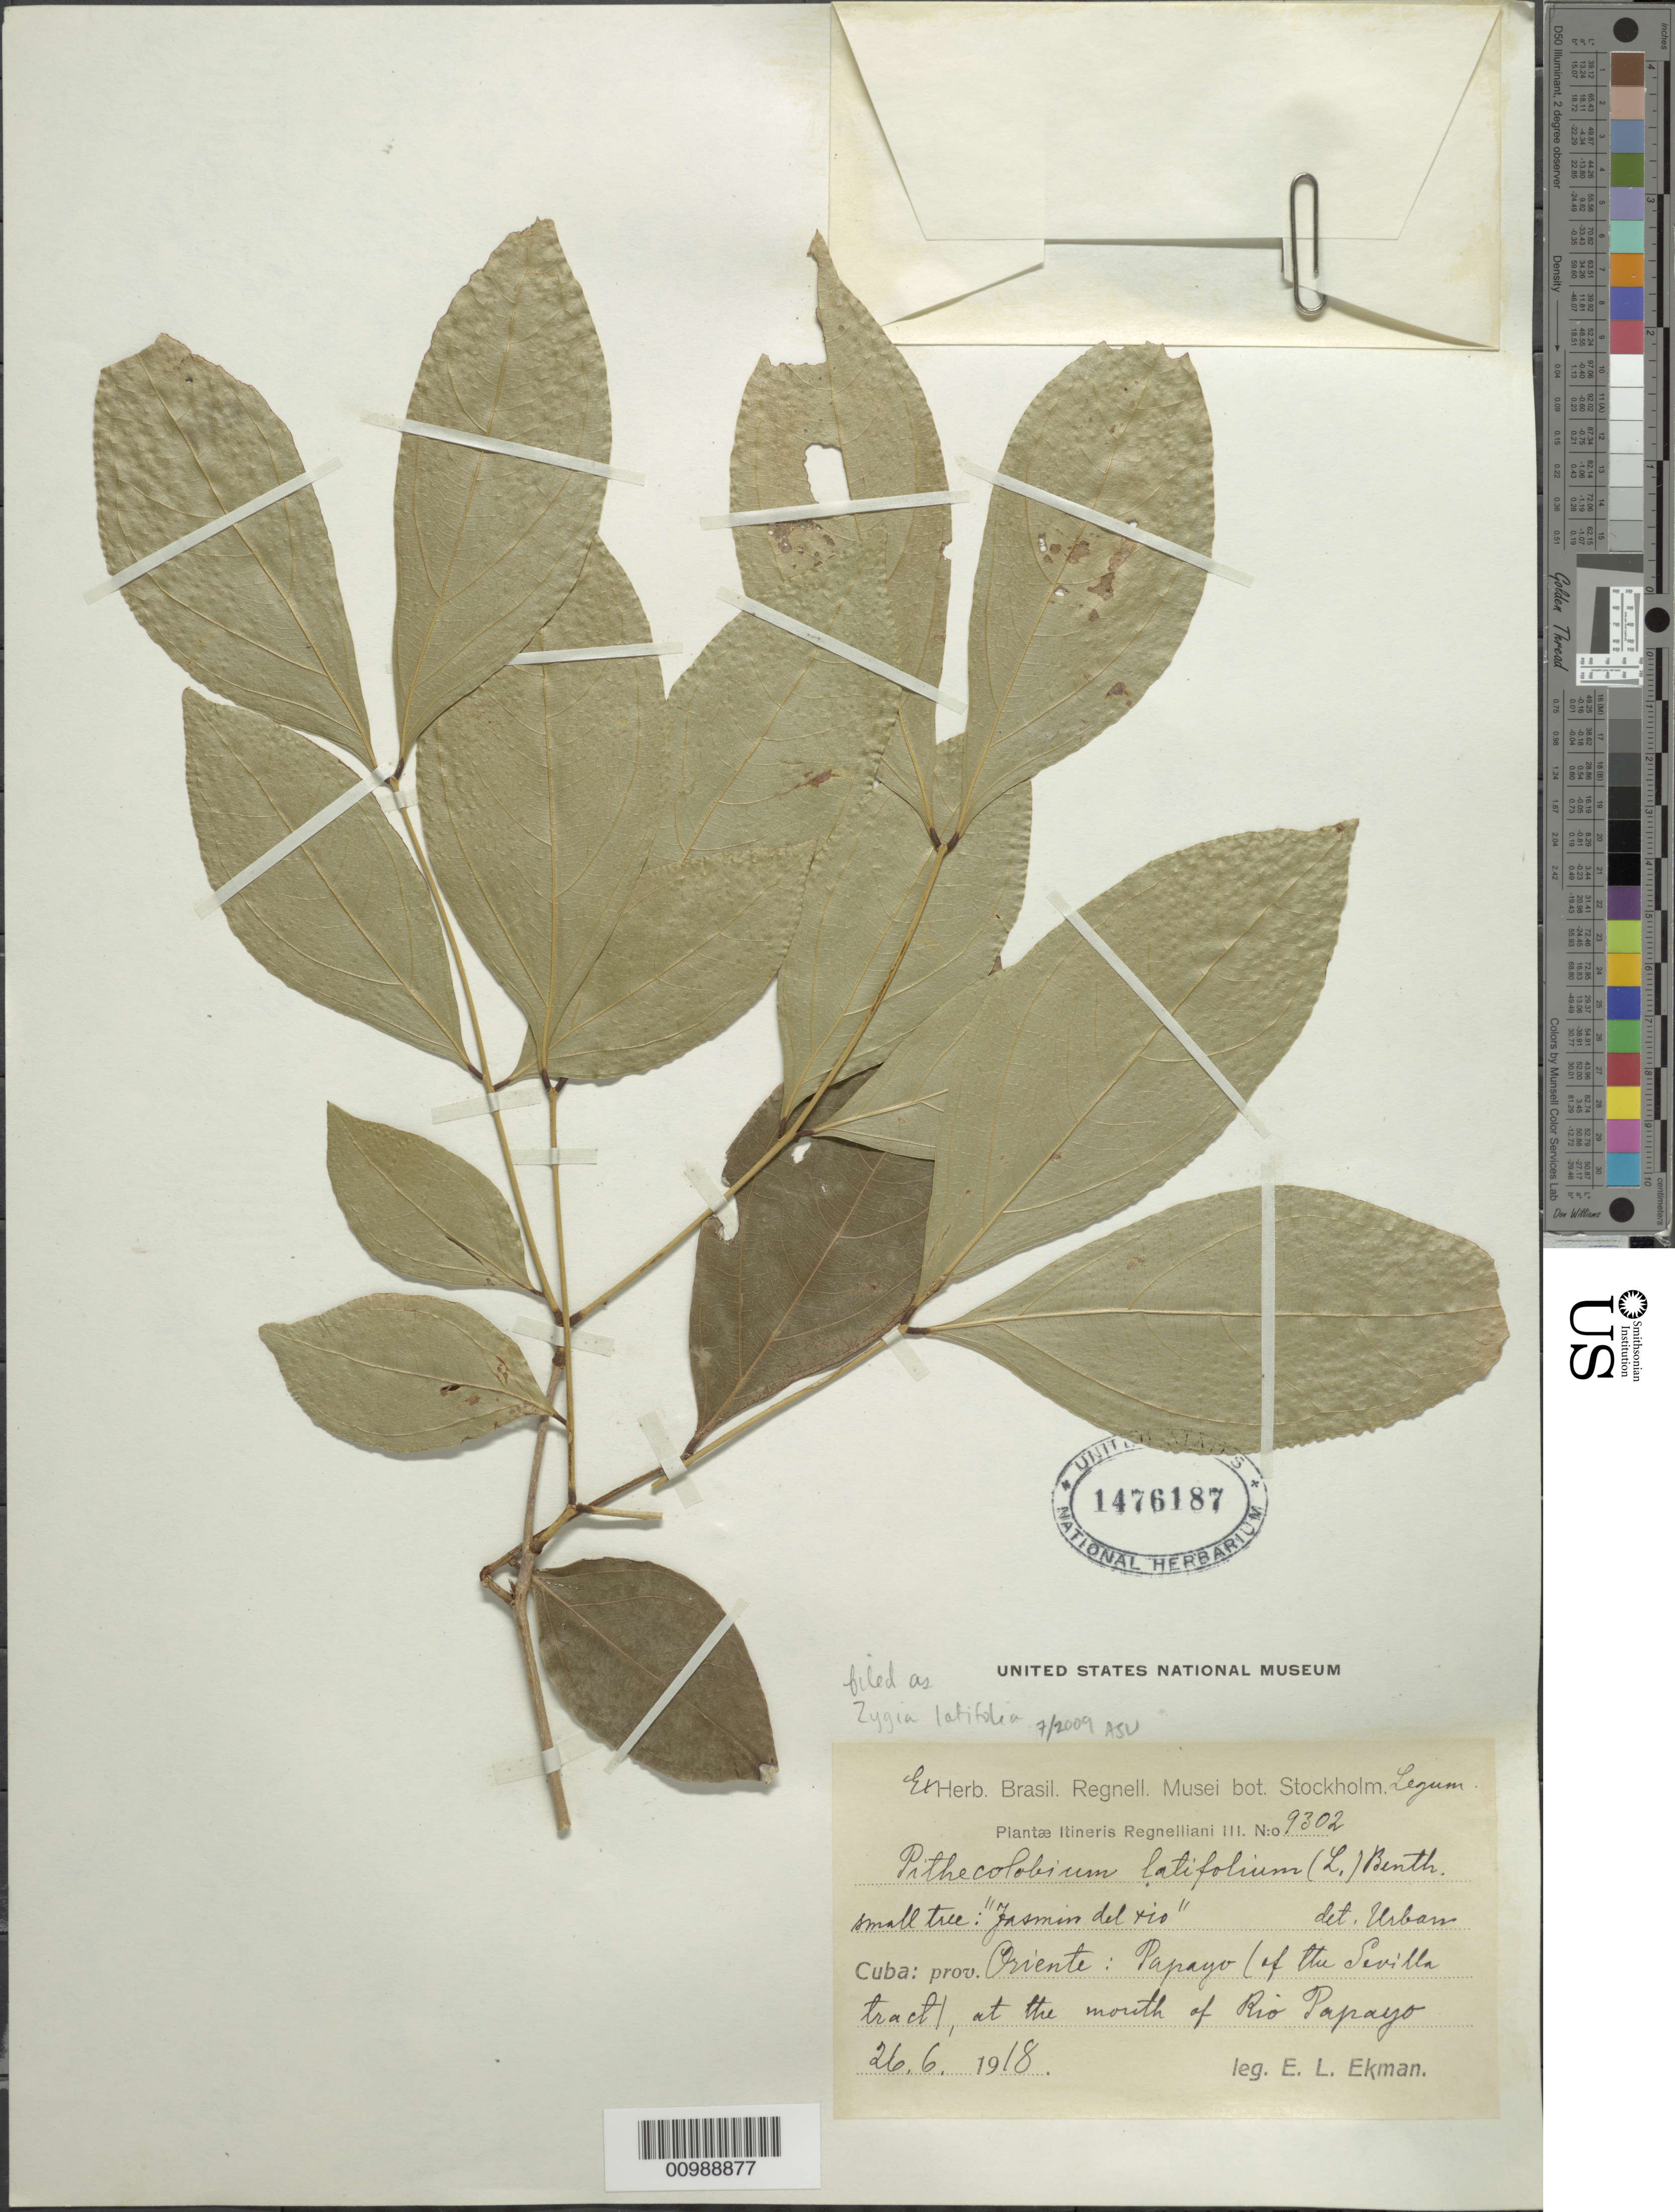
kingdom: Plantae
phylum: Tracheophyta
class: Magnoliopsida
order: Fabales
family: Fabaceae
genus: Zygia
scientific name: Zygia latifolia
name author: (L.) Fawc. & Rendle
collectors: E. L. Ekman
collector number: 9302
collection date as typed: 26 Jun 1918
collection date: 1918-06-26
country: Cuba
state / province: Oriente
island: Cuba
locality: Papayo (of the Sevilla tract) at the mouth of Rio Papayo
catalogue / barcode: US 1476187